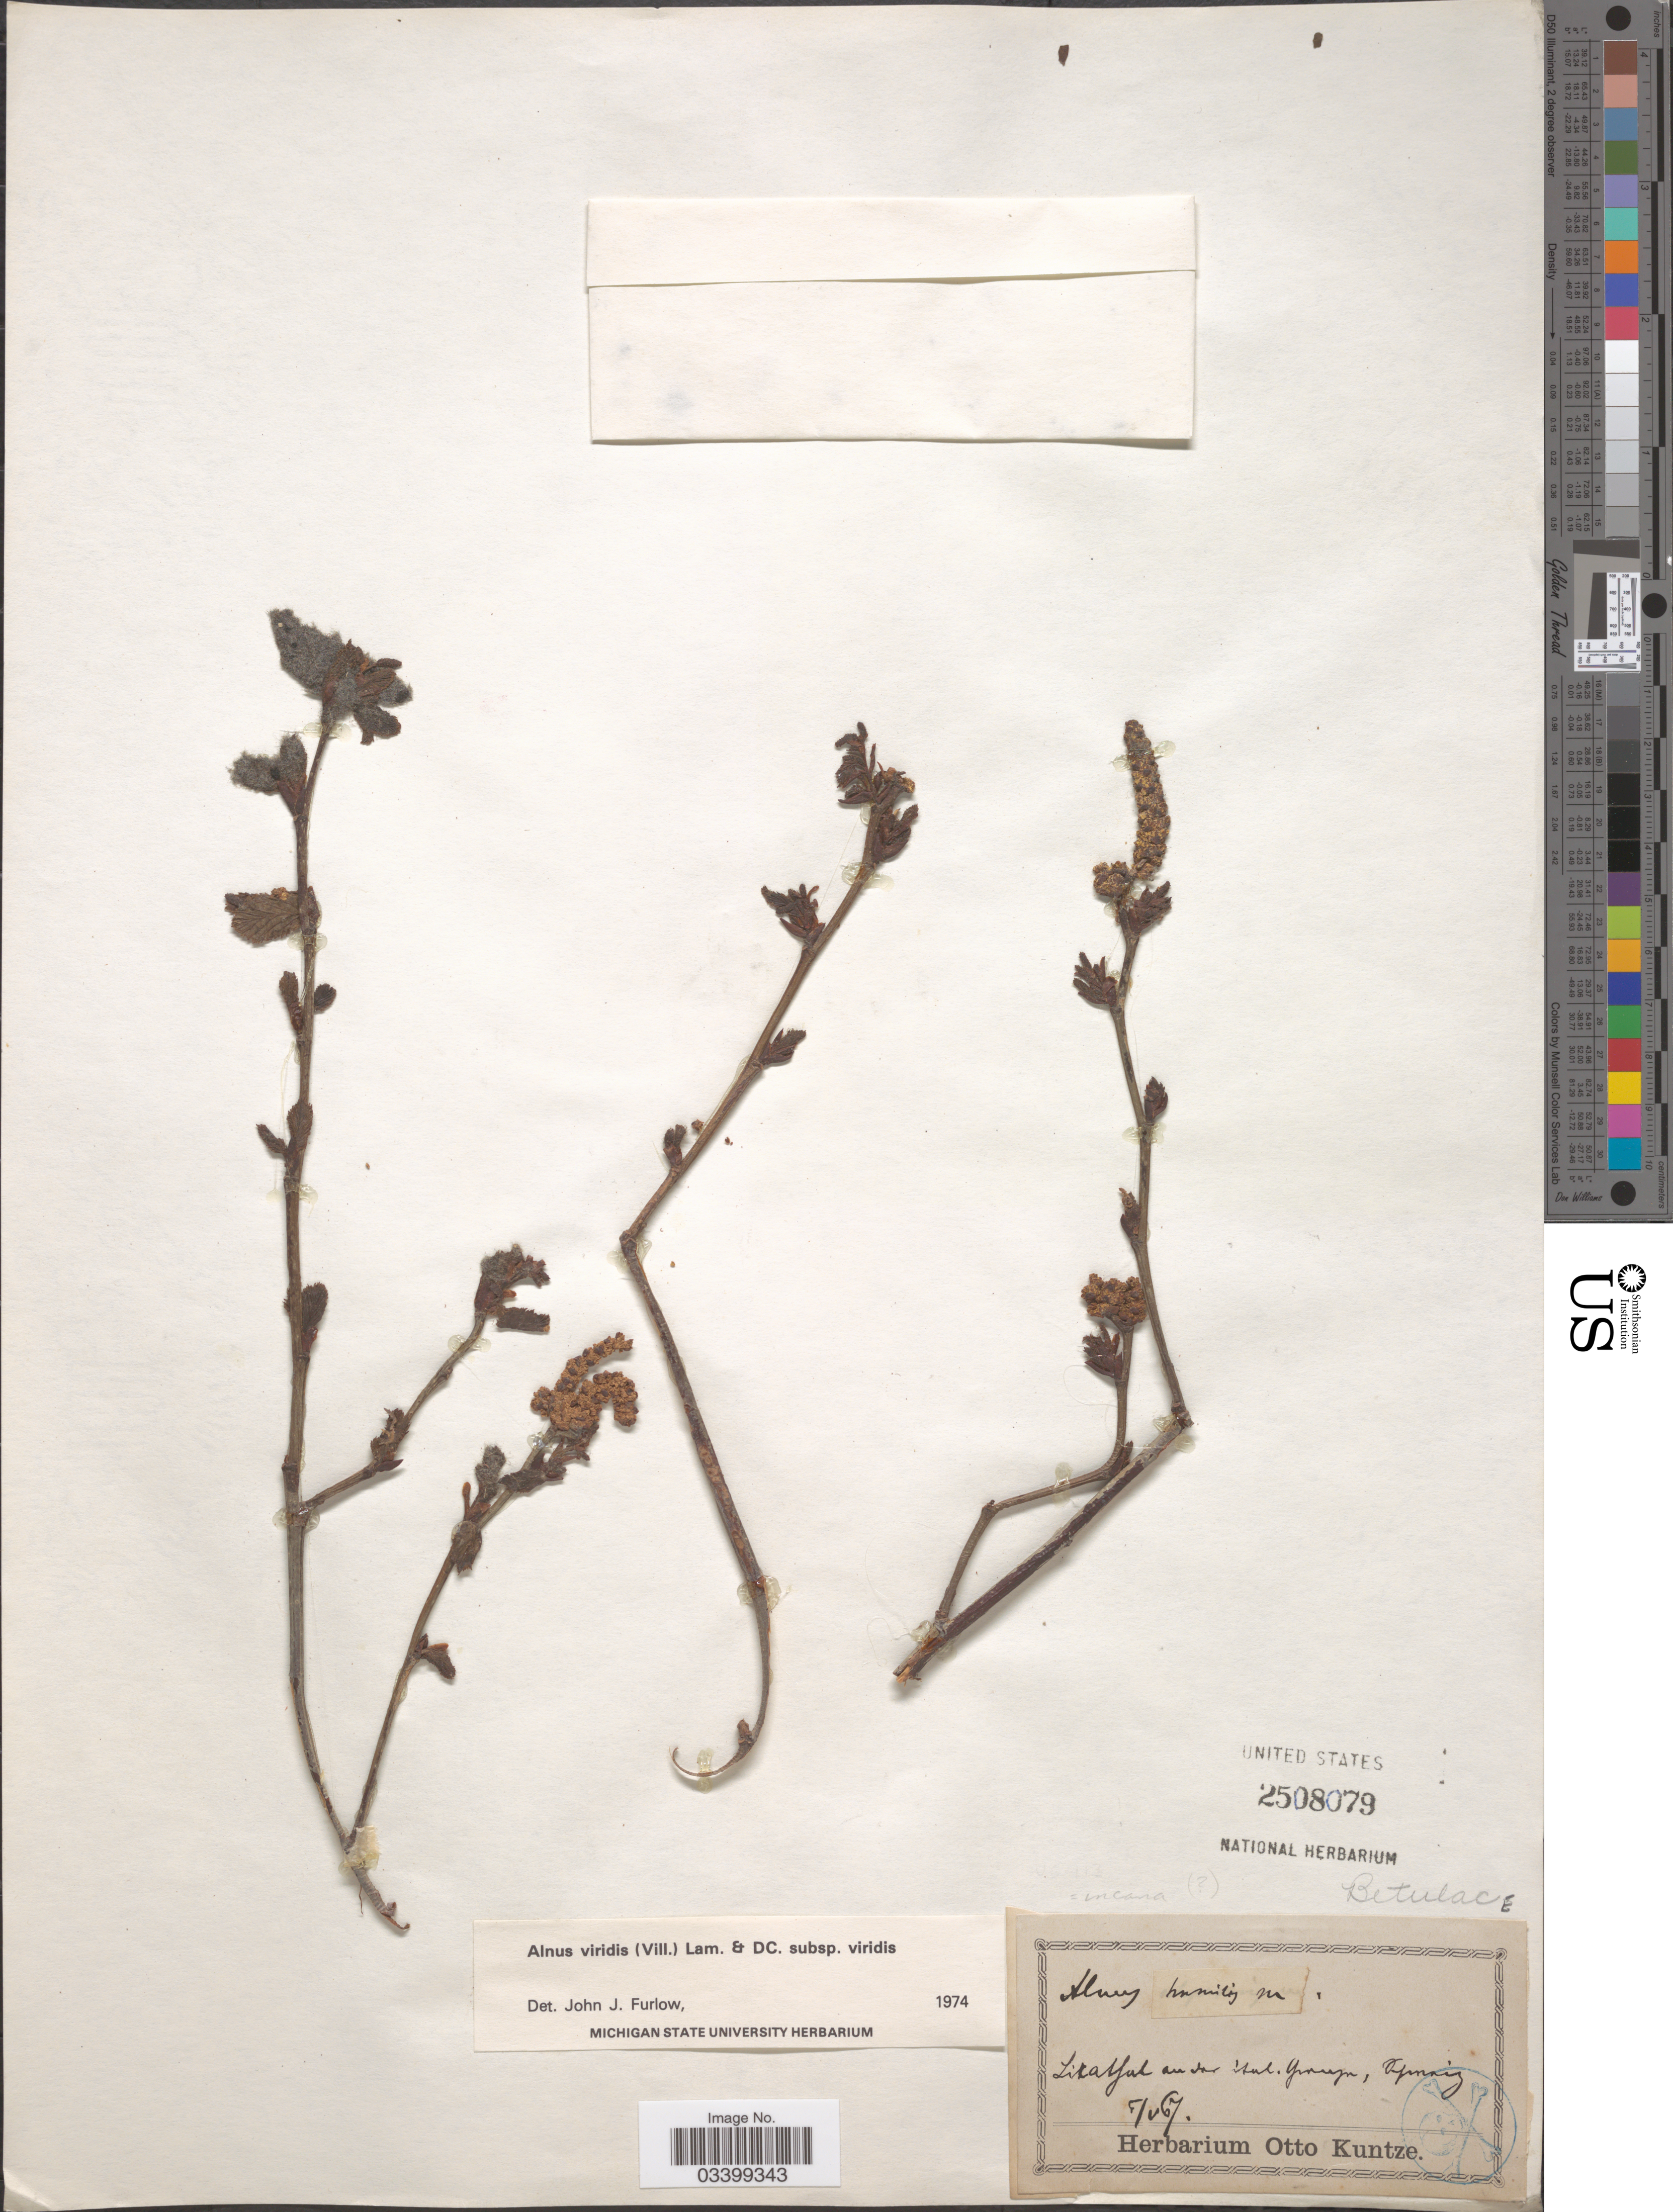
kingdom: Plantae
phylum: Tracheophyta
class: Magnoliopsida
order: Fagales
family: Betulaceae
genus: Alnus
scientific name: Alnus viridis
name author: (Chaix) DC.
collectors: ex herb. Otto Kuntze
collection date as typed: Transcribed d/m/y: 5/4/67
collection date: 1867-04-05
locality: Licafal an der insul Uruja, Opening. [interpreted]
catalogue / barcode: US 2508079